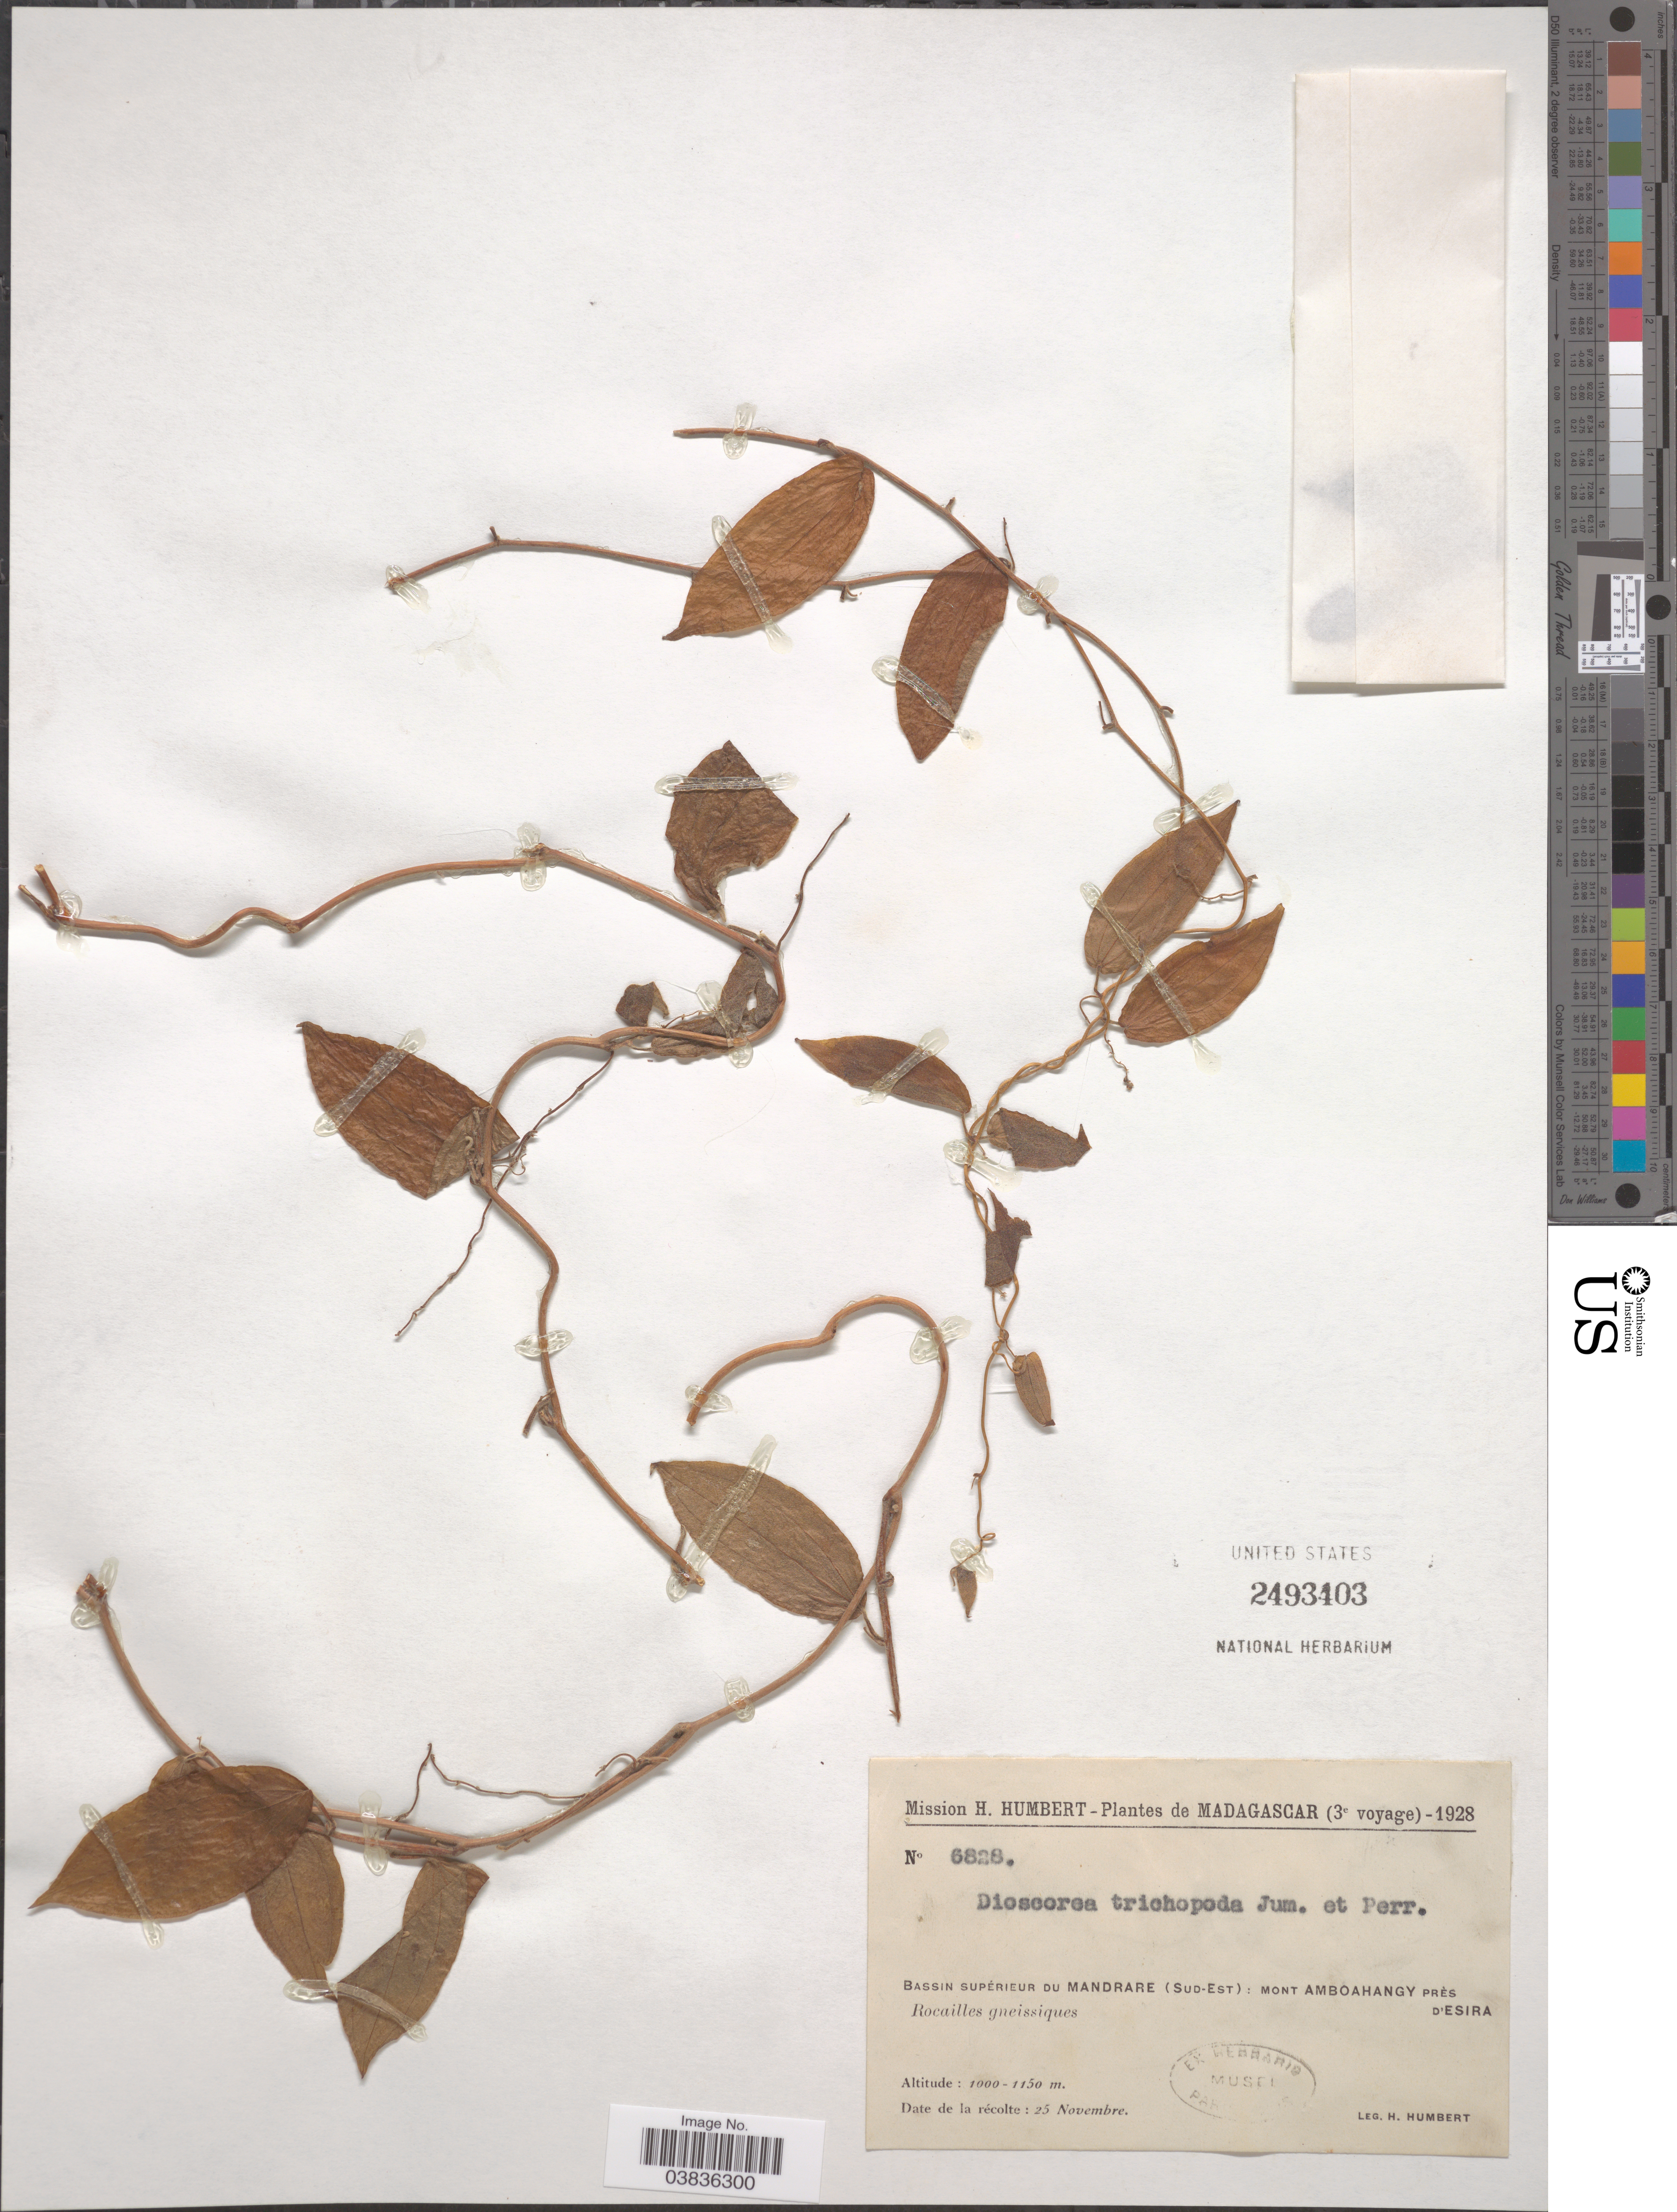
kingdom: Plantae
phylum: Tracheophyta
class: Liliopsida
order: Dioscoreales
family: Dioscoreaceae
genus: Dioscorea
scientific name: Dioscorea trichopoda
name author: Jum. & H. Perrier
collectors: H. Humbert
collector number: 6828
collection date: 1928-11-25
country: Madagascar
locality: Bassin supérieur du Mandrare (Sud-Est): mont Amboahangy près d'Esira. Rocailles gneissiques.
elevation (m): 1000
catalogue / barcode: US 2493403